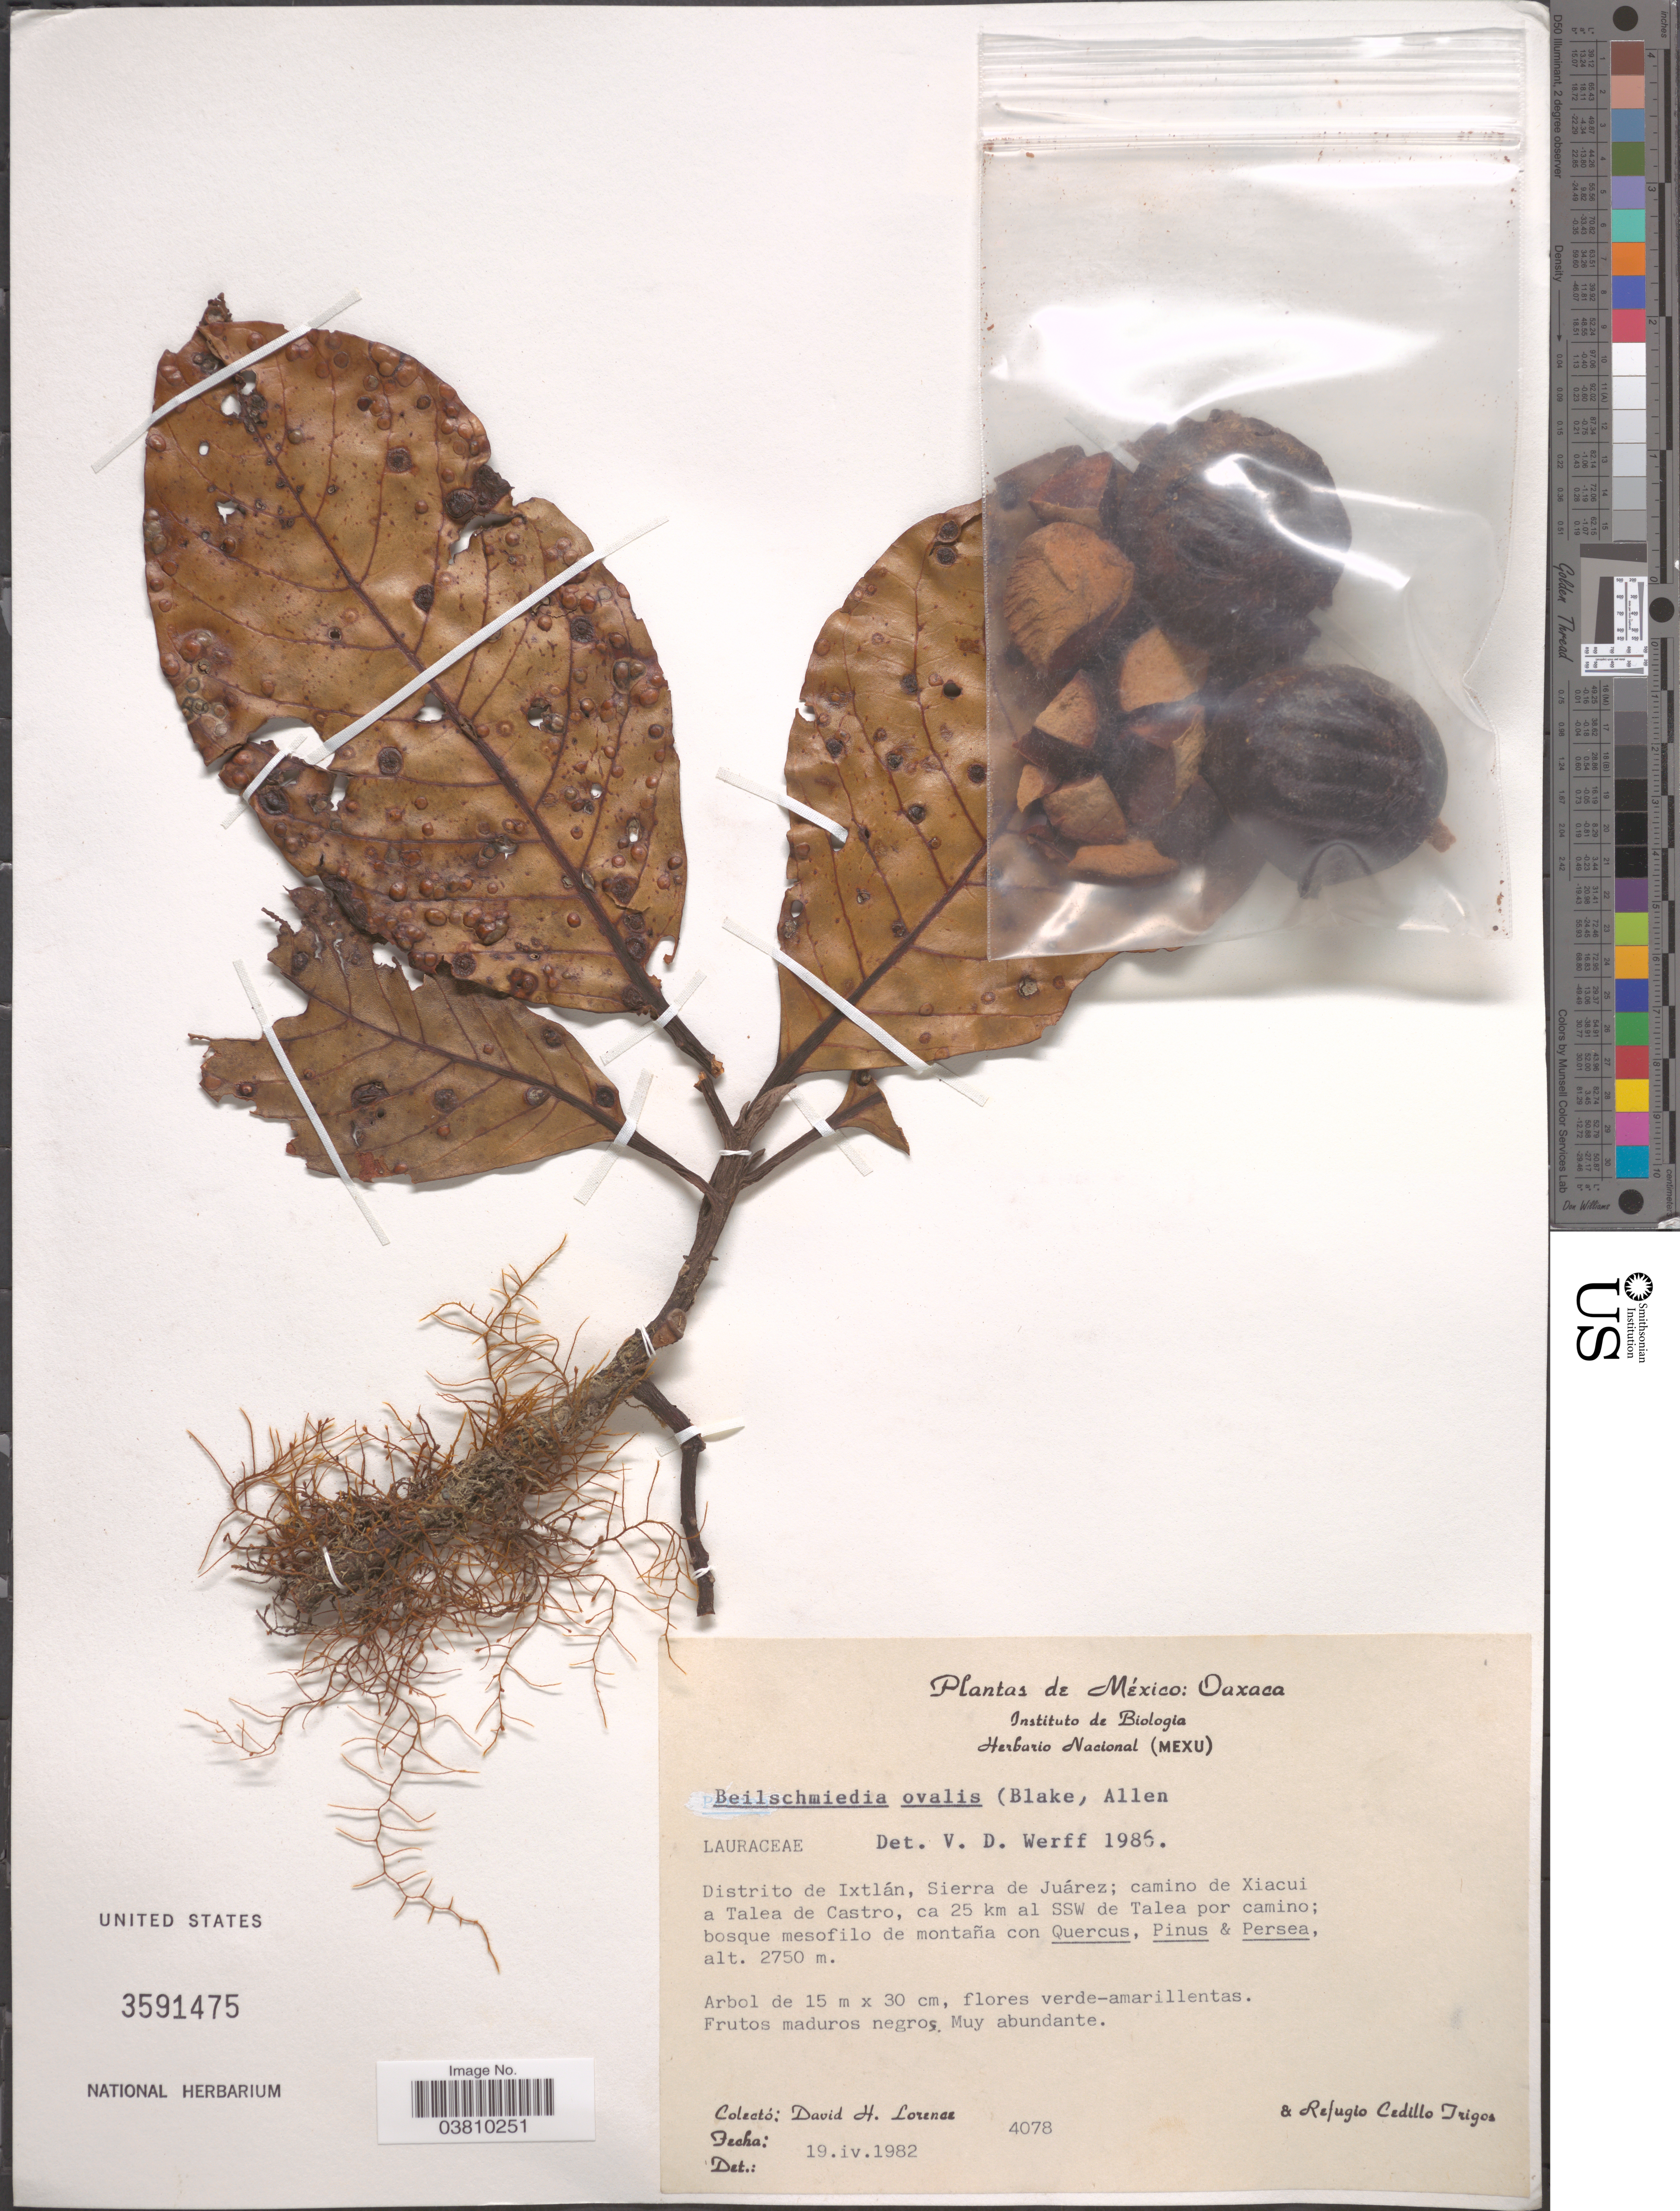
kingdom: Plantae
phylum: Tracheophyta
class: Magnoliopsida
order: Laurales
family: Lauraceae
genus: Beilschmiedia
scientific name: Beilschmiedia ovalis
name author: (S.F. Blake) C.K. Allen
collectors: D. Lorence & R. Irigos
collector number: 4078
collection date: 1982-04-19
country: Mexico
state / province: Oaxaca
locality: Distrito de Ixtlán, Sierra de Juárez; camino de Xiacui a Talea de Castro, ca 25 km al SSW de Talea por camino.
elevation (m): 2750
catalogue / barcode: US 3591475